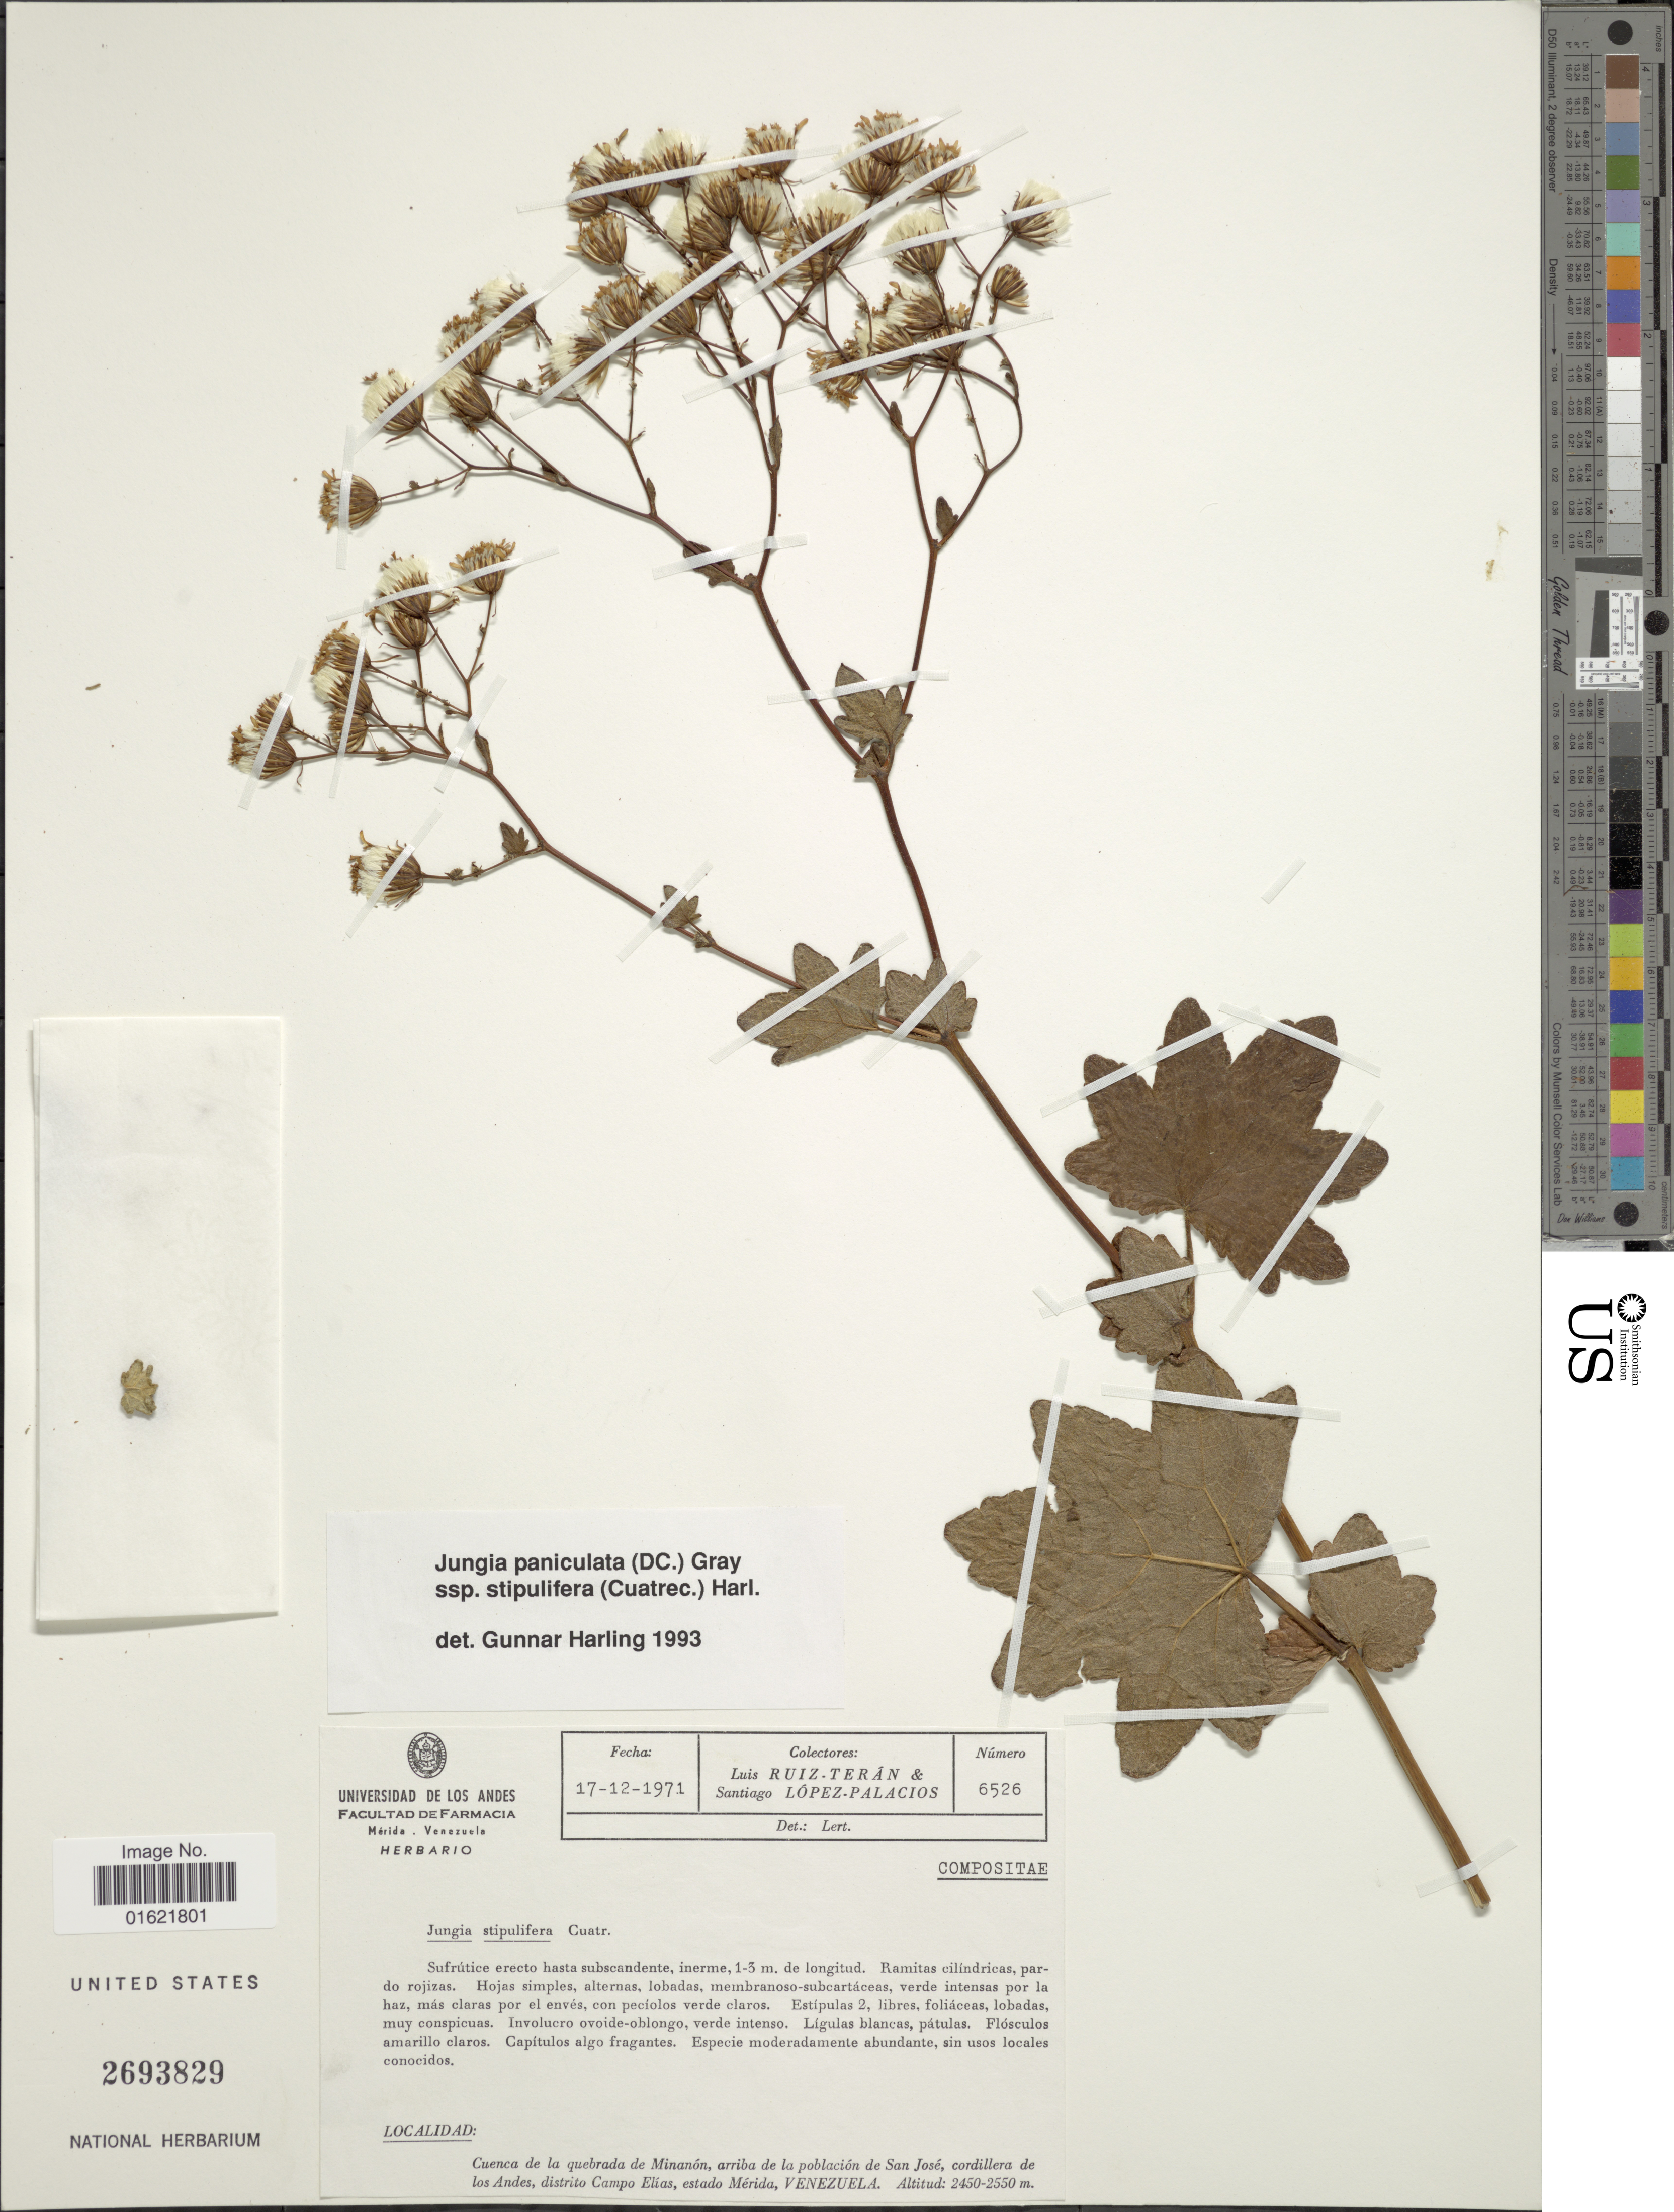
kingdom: Plantae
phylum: Tracheophyta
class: Magnoliopsida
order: Asterales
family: Asteraceae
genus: Jungia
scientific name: Jungia paniculata subsp. stipulifera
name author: (Cuatrec.) Harling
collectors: L. E. Ruíz-Terán & S. López-Palacios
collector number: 6526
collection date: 1971-12-17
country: Venezuela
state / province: Mérida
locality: Cuenca de la quebrada de Minanon, arriba de la poblacion de San Jose, cordillera de los Andes, distrito Campo Elias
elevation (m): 2450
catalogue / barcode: US 2693829